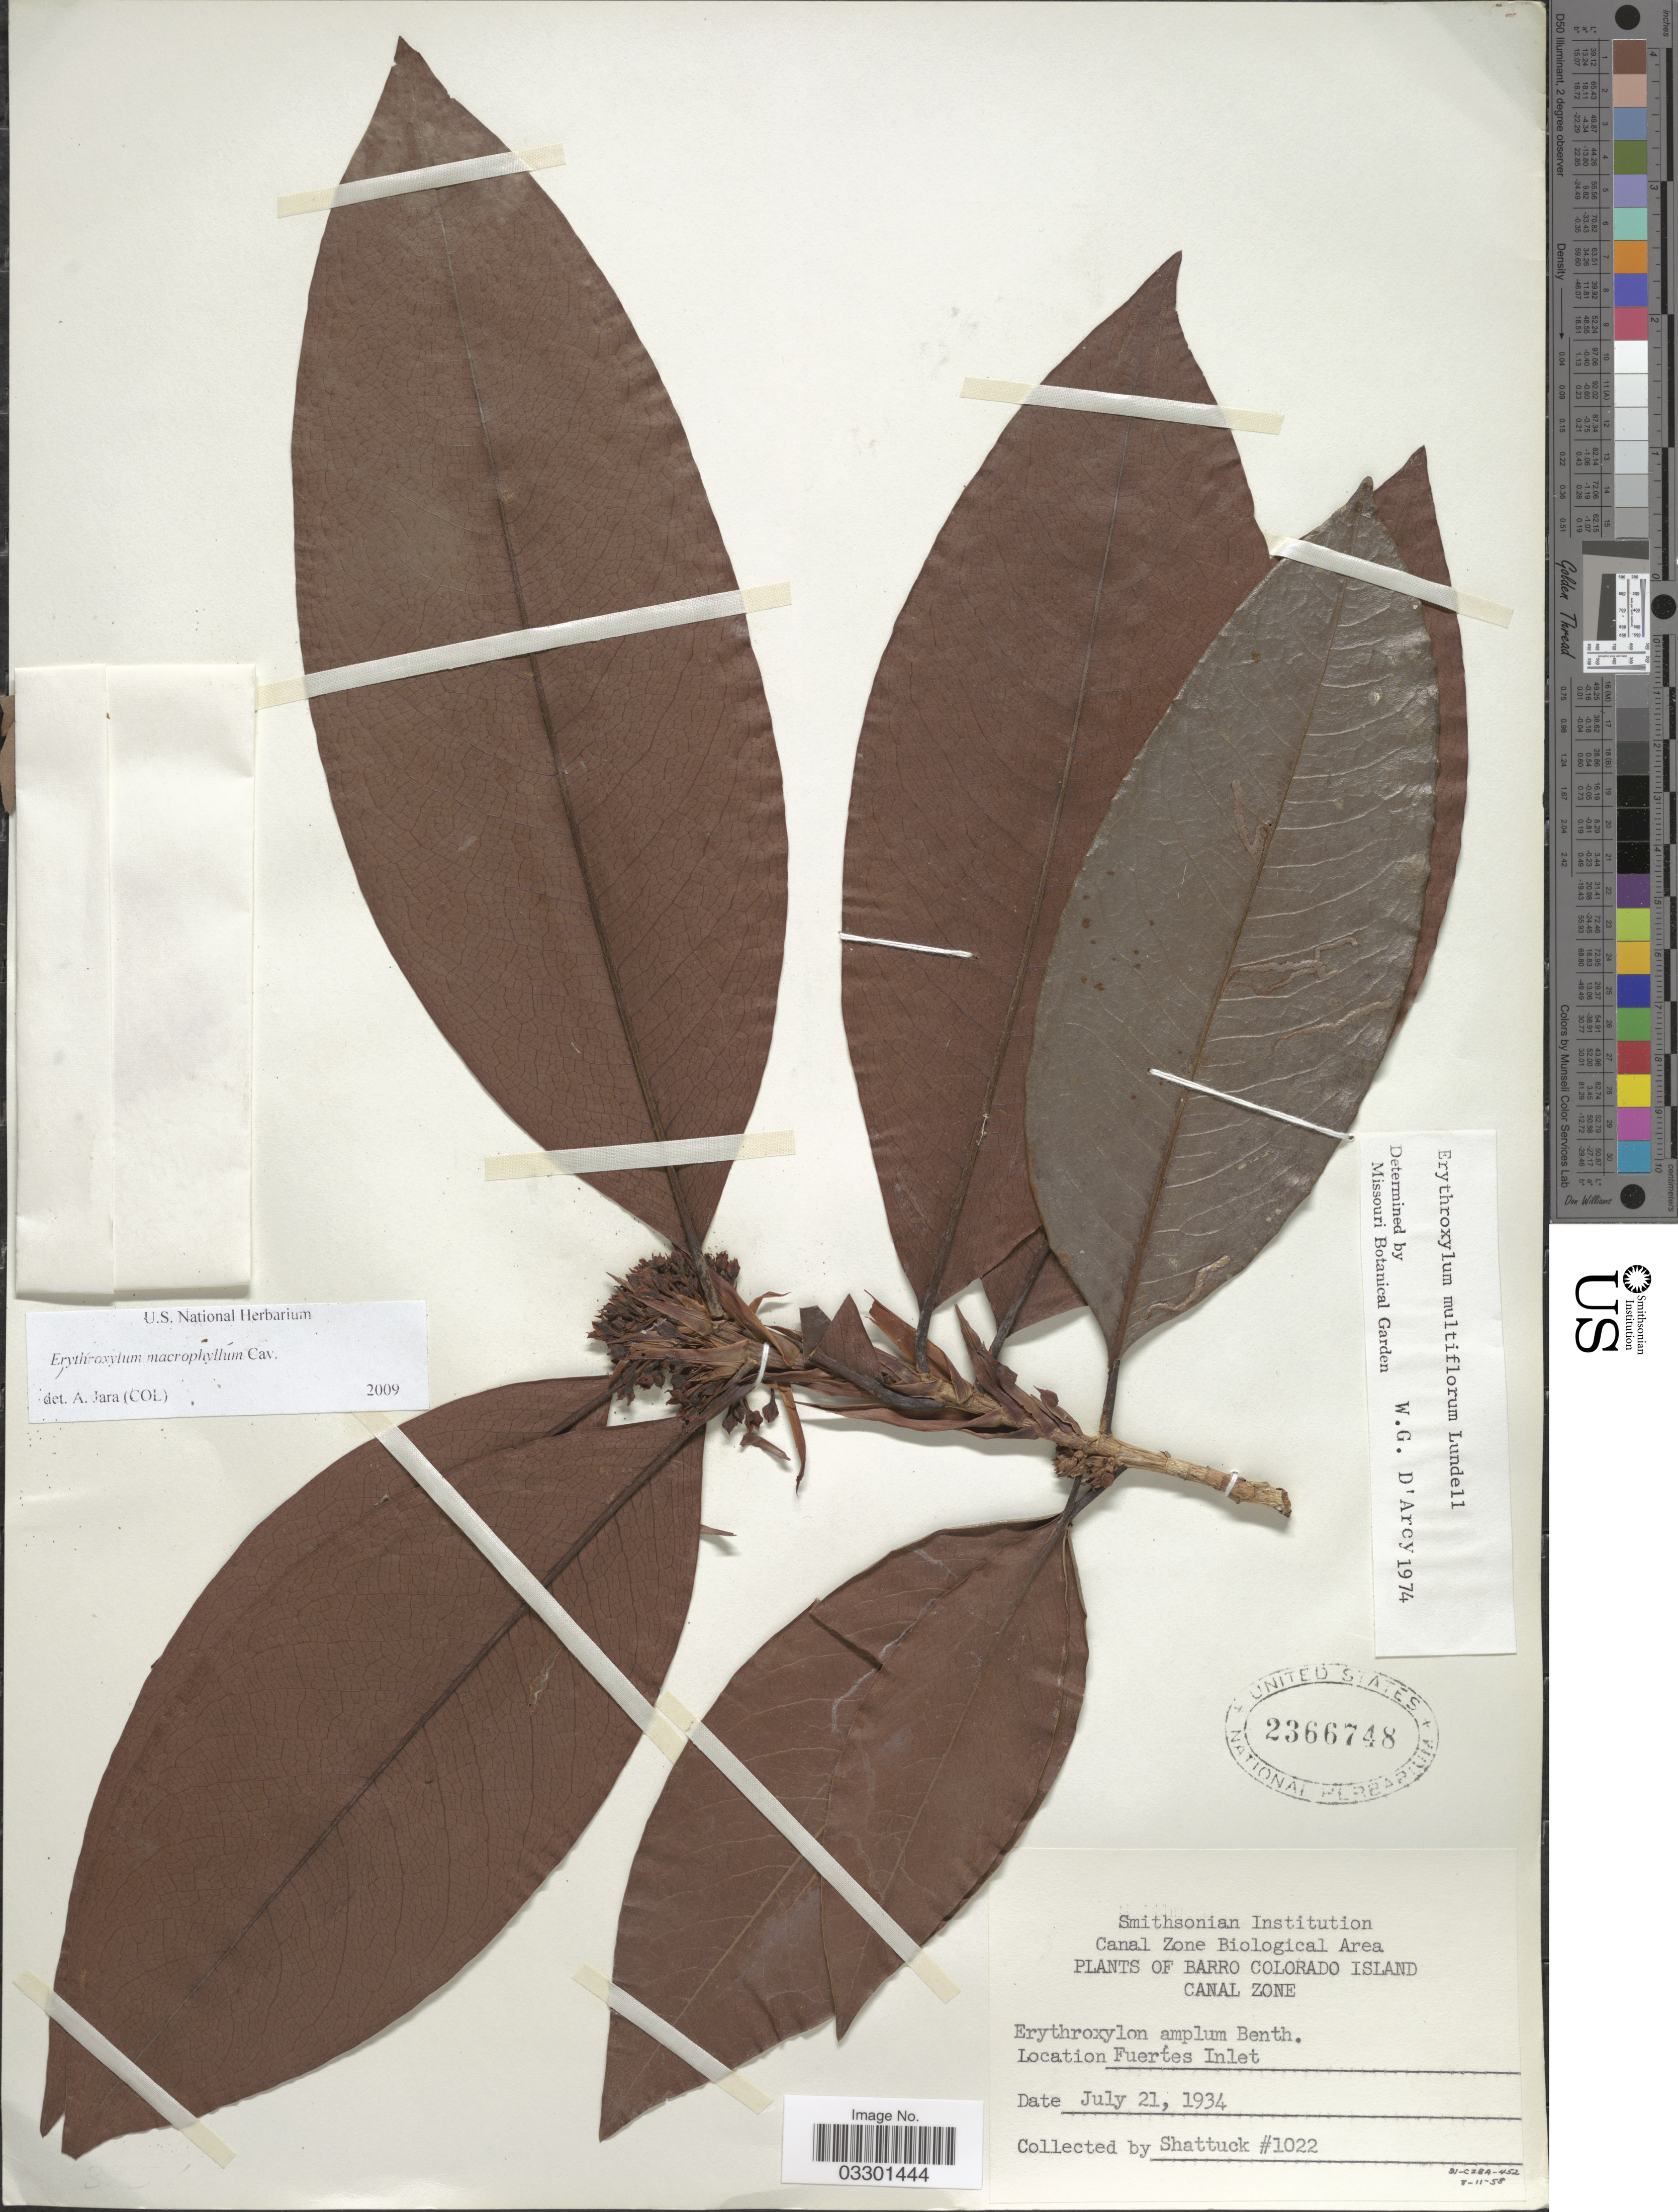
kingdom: Plantae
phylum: Tracheophyta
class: Magnoliopsida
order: Malpighiales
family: Erythroxylaceae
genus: Erythroxylum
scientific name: Erythroxylum macrophyllum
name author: Cav.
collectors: Shattuck, --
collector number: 1022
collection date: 1934-07-21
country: Panama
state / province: Panamá Oeste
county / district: Canal Zone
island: Barro Colorado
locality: Barro Colorado Island. Canal Zone. Fuertes Inlet.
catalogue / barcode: US 2366748